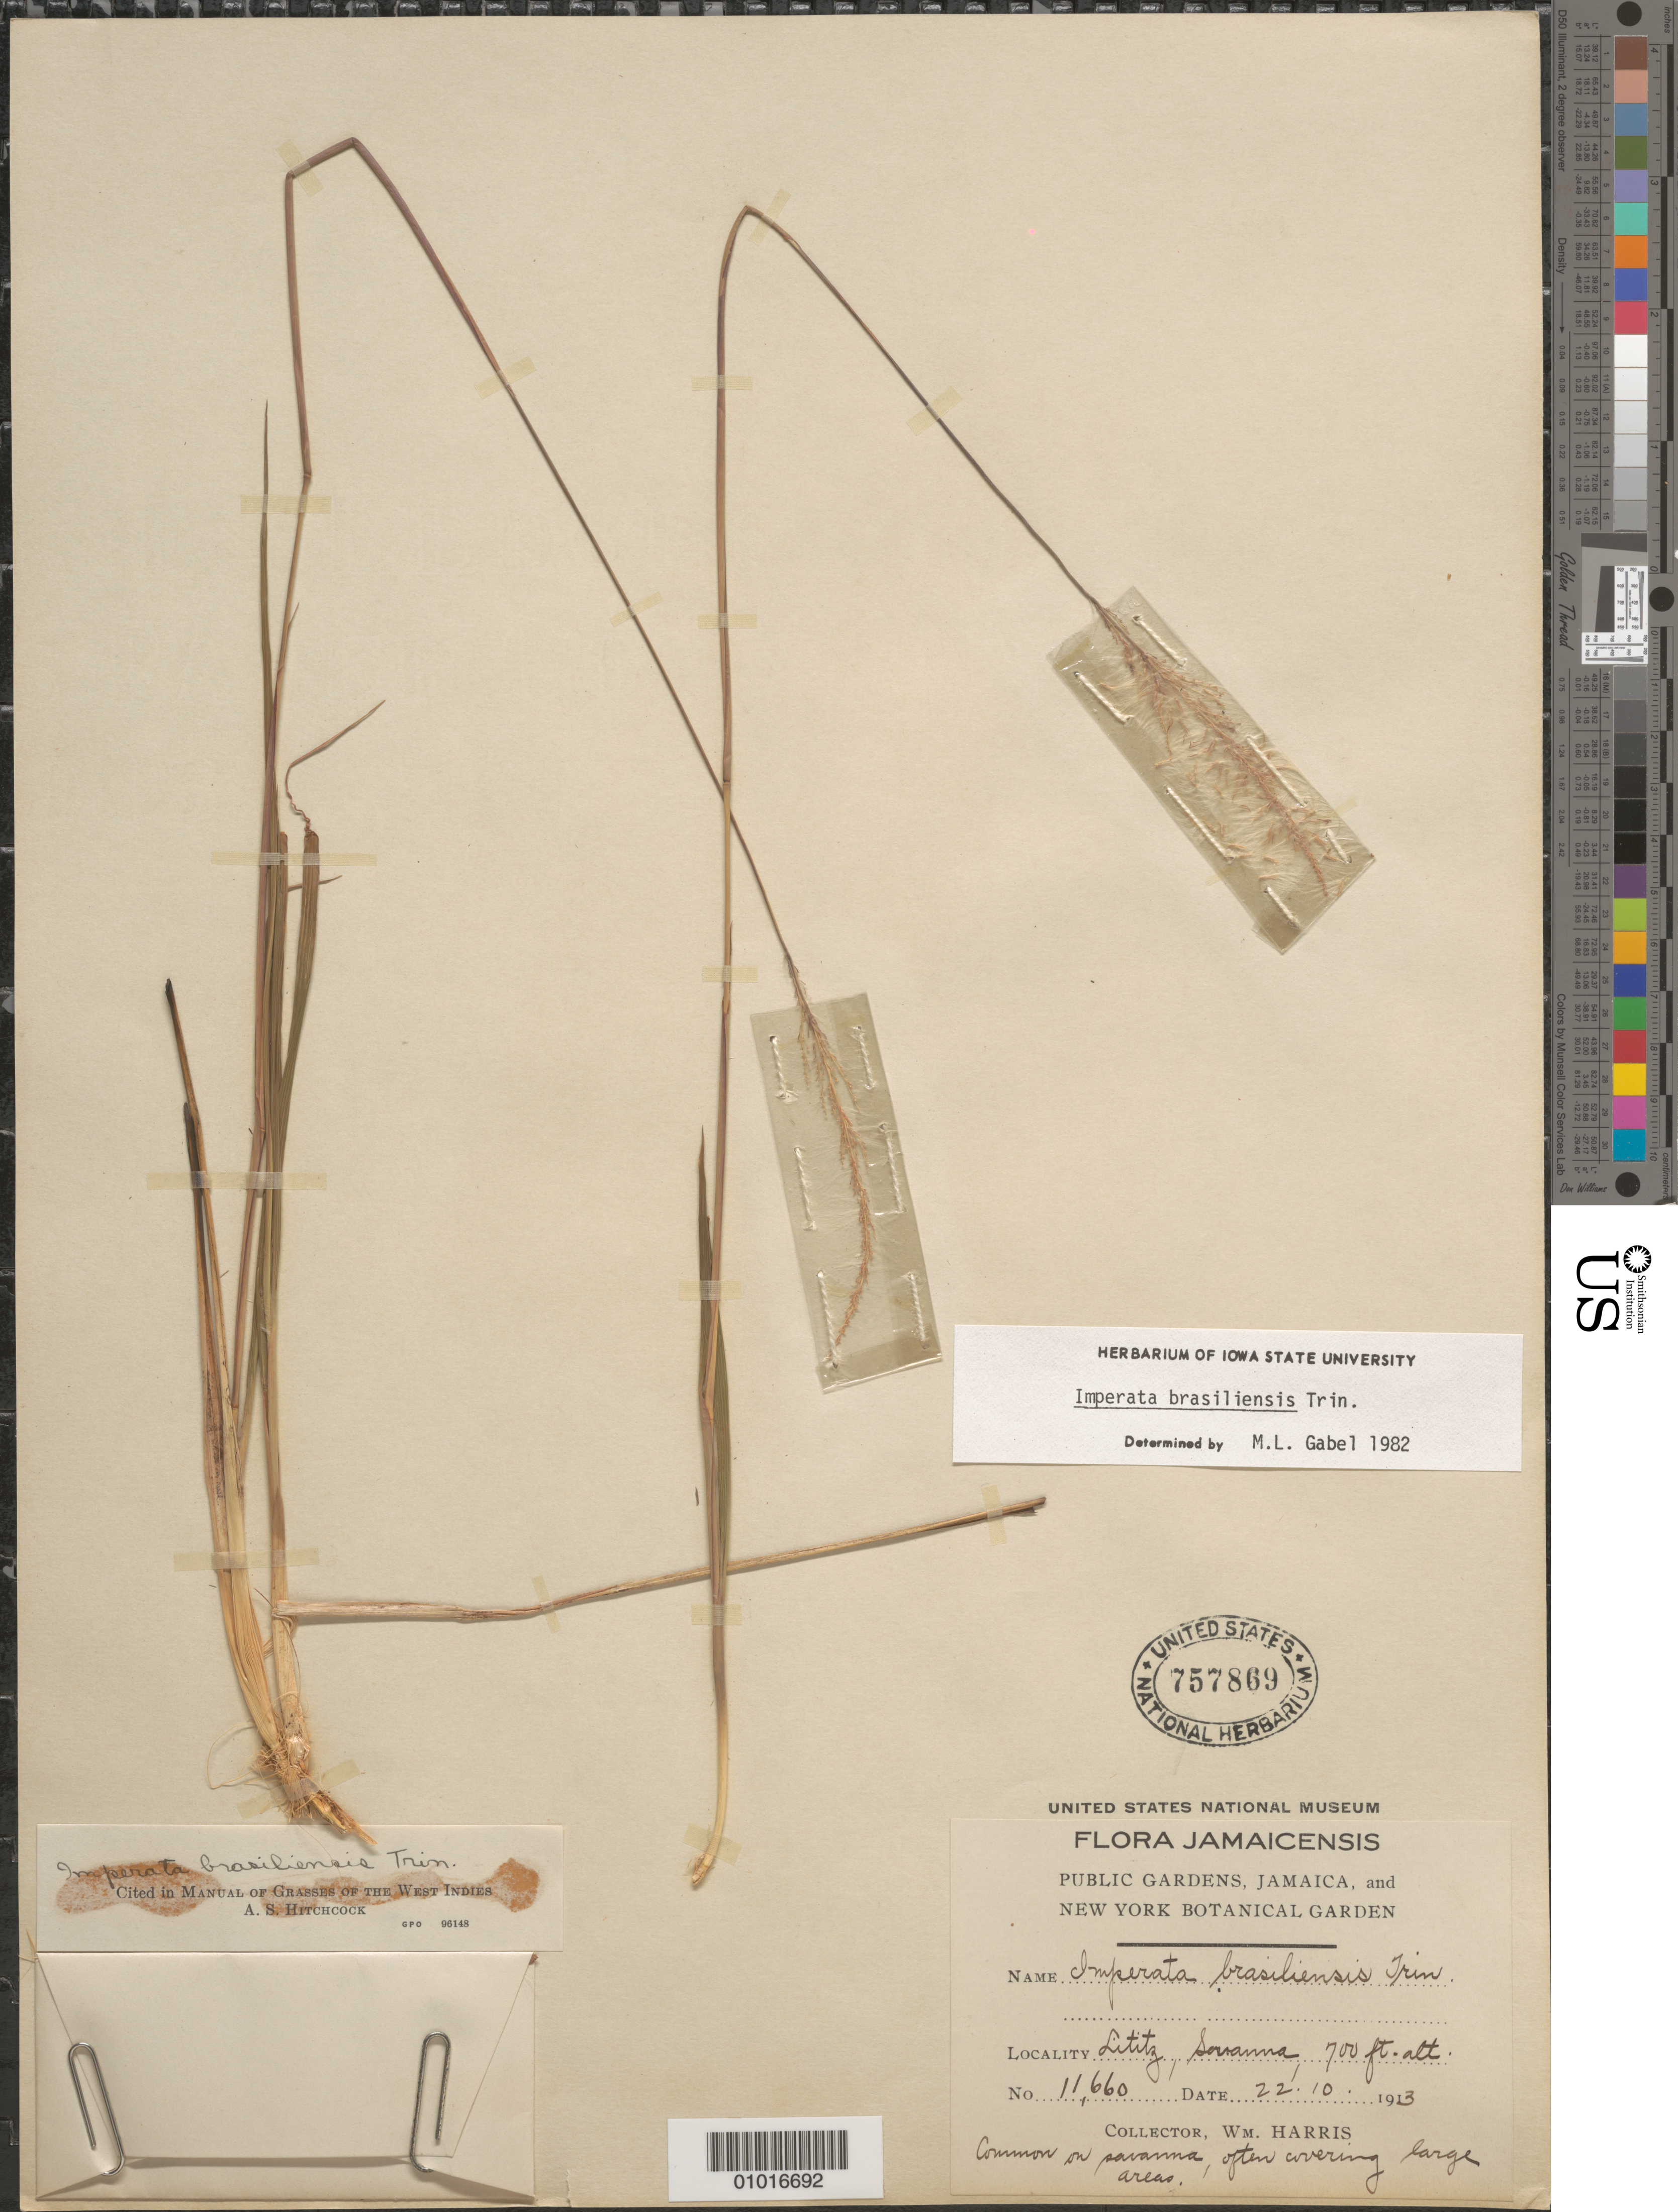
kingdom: Plantae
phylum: Tracheophyta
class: Liliopsida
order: Poales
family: Poaceae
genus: Imperata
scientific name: Imperata brasiliensis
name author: Trin.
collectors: W. Harris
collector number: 11660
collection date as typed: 22 Dec 1913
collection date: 1913-12-22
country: Jamaica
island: Jamaica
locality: Lititz Savannah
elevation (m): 213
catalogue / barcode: US 757869